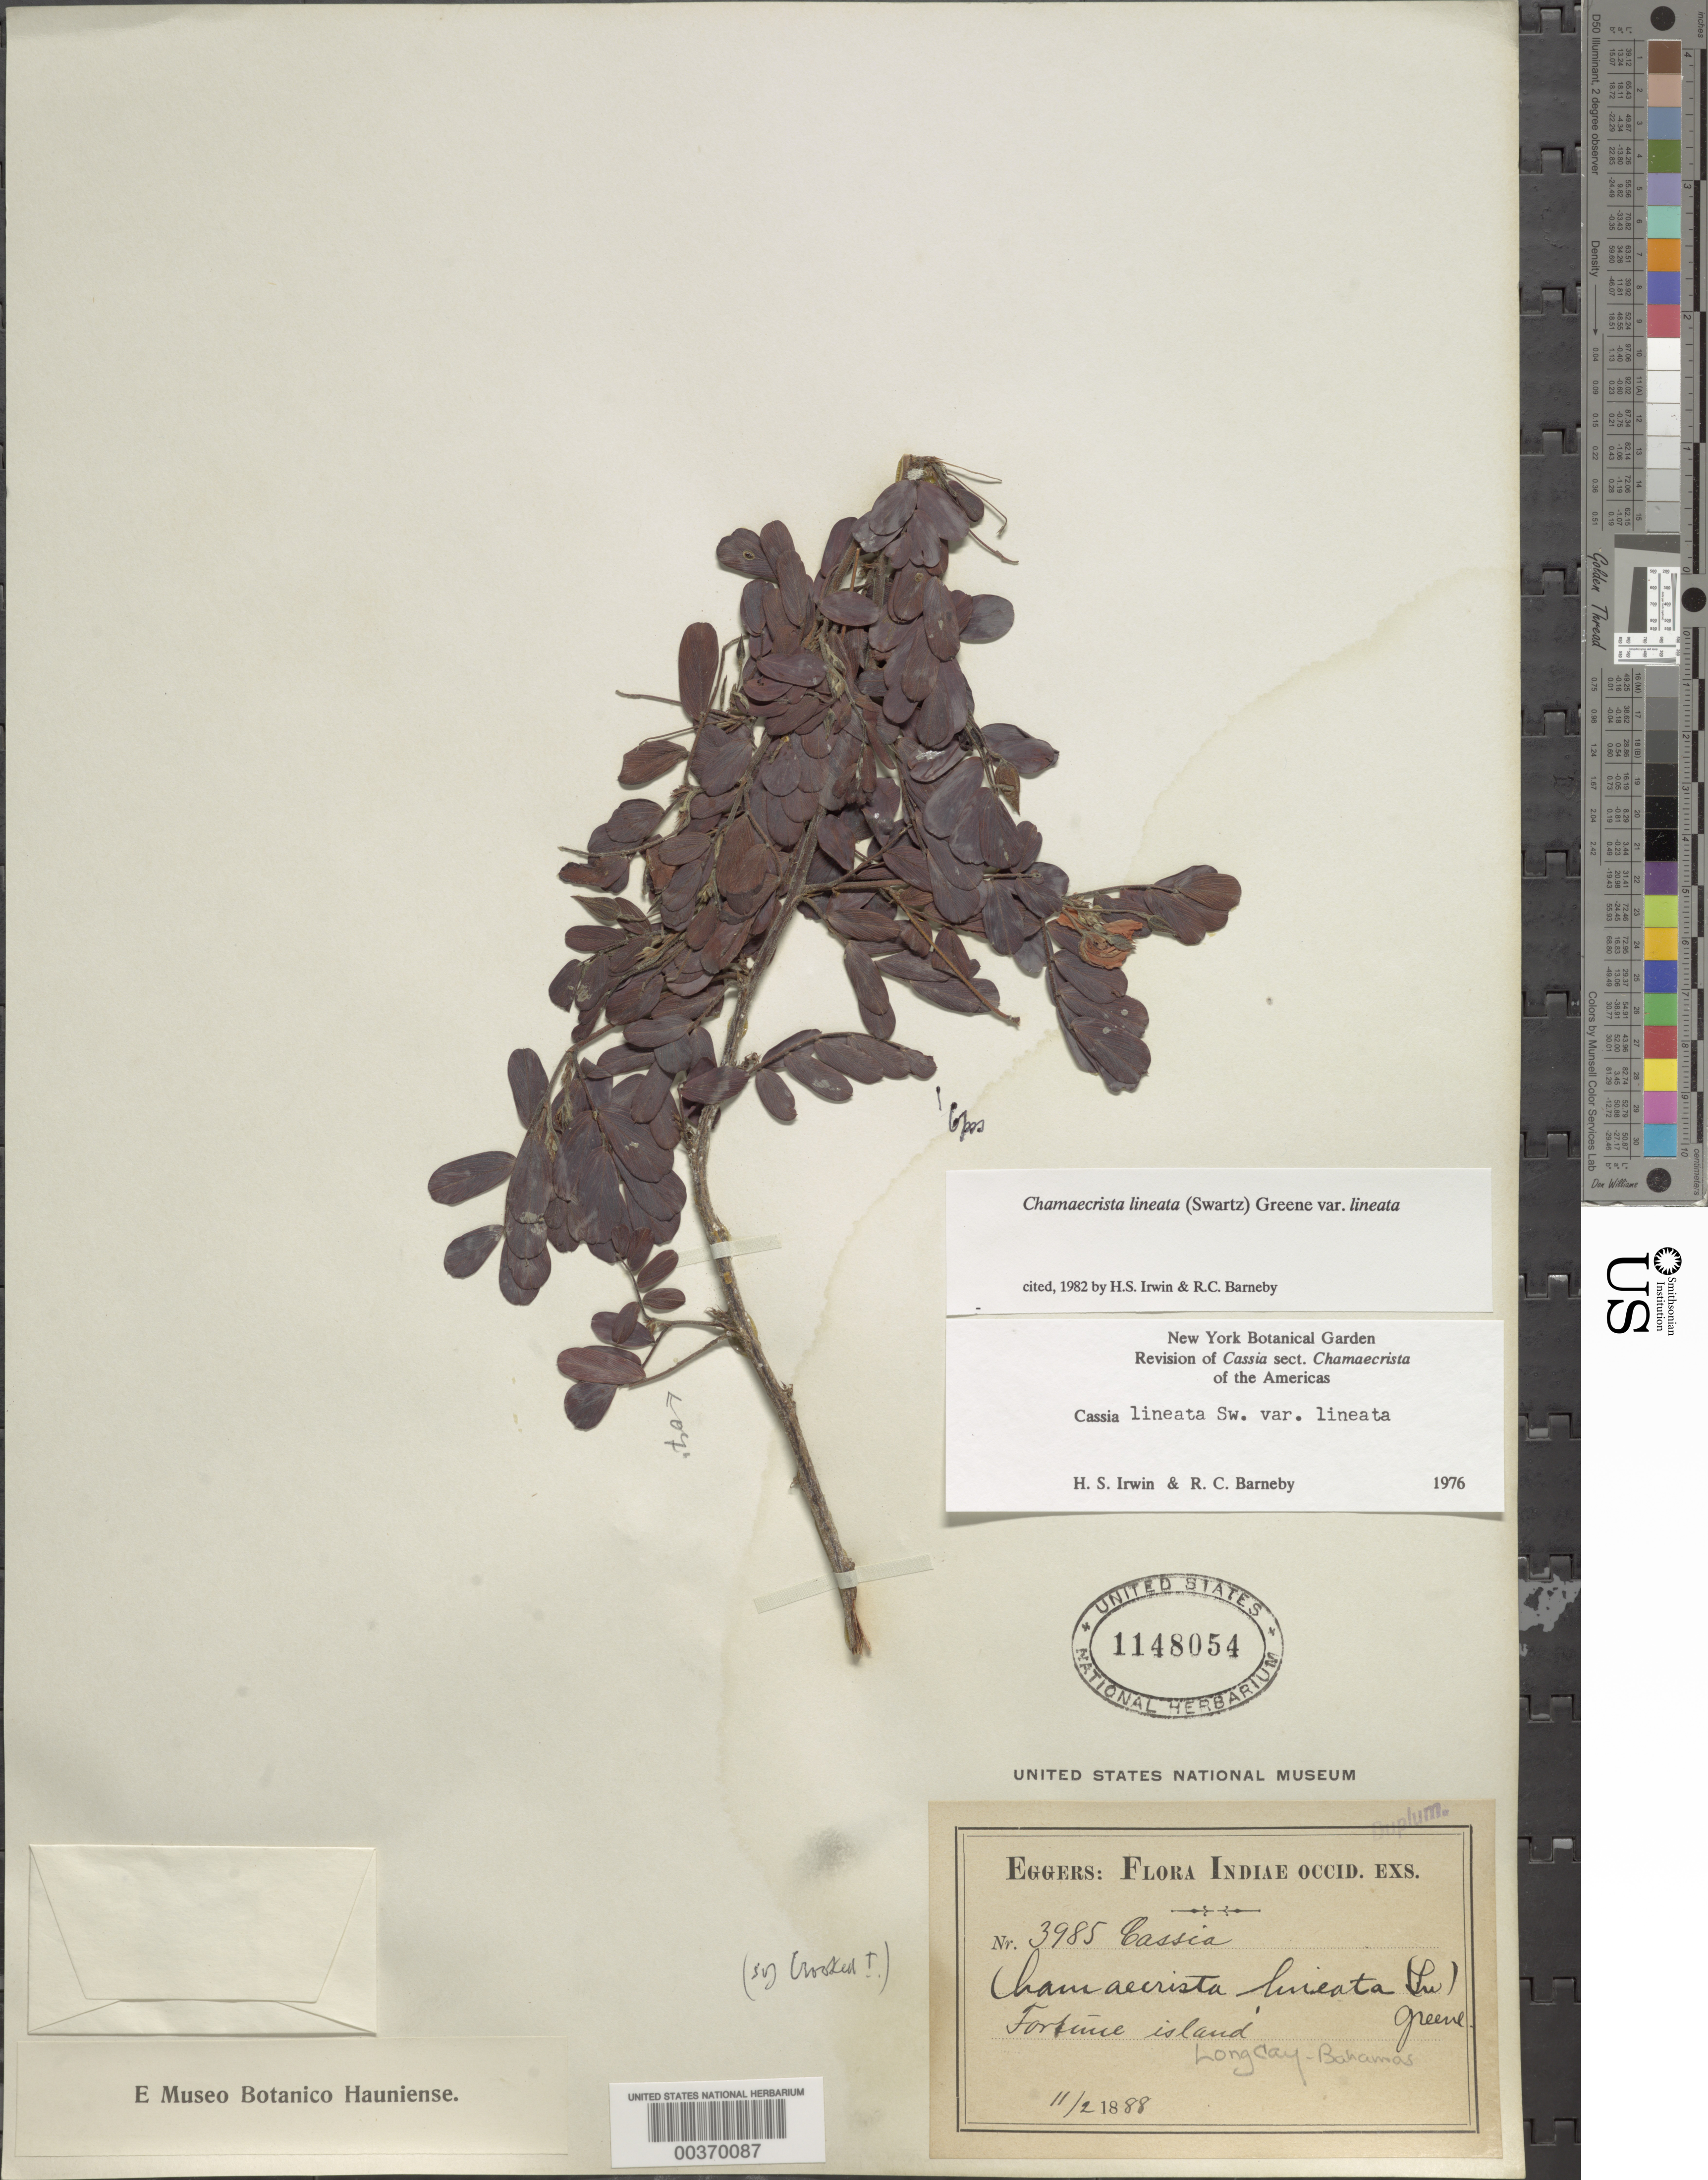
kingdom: Plantae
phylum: Tracheophyta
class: Magnoliopsida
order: Fabales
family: Fabaceae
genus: Chamaecrista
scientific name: Chamaecrista lineata var. lineata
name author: (Sw.) Greene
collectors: H. F. A. von Eggers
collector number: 3985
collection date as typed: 02 Nov 1888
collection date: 1888-11-02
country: Bahamas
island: Long Cay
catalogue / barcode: US 1148054